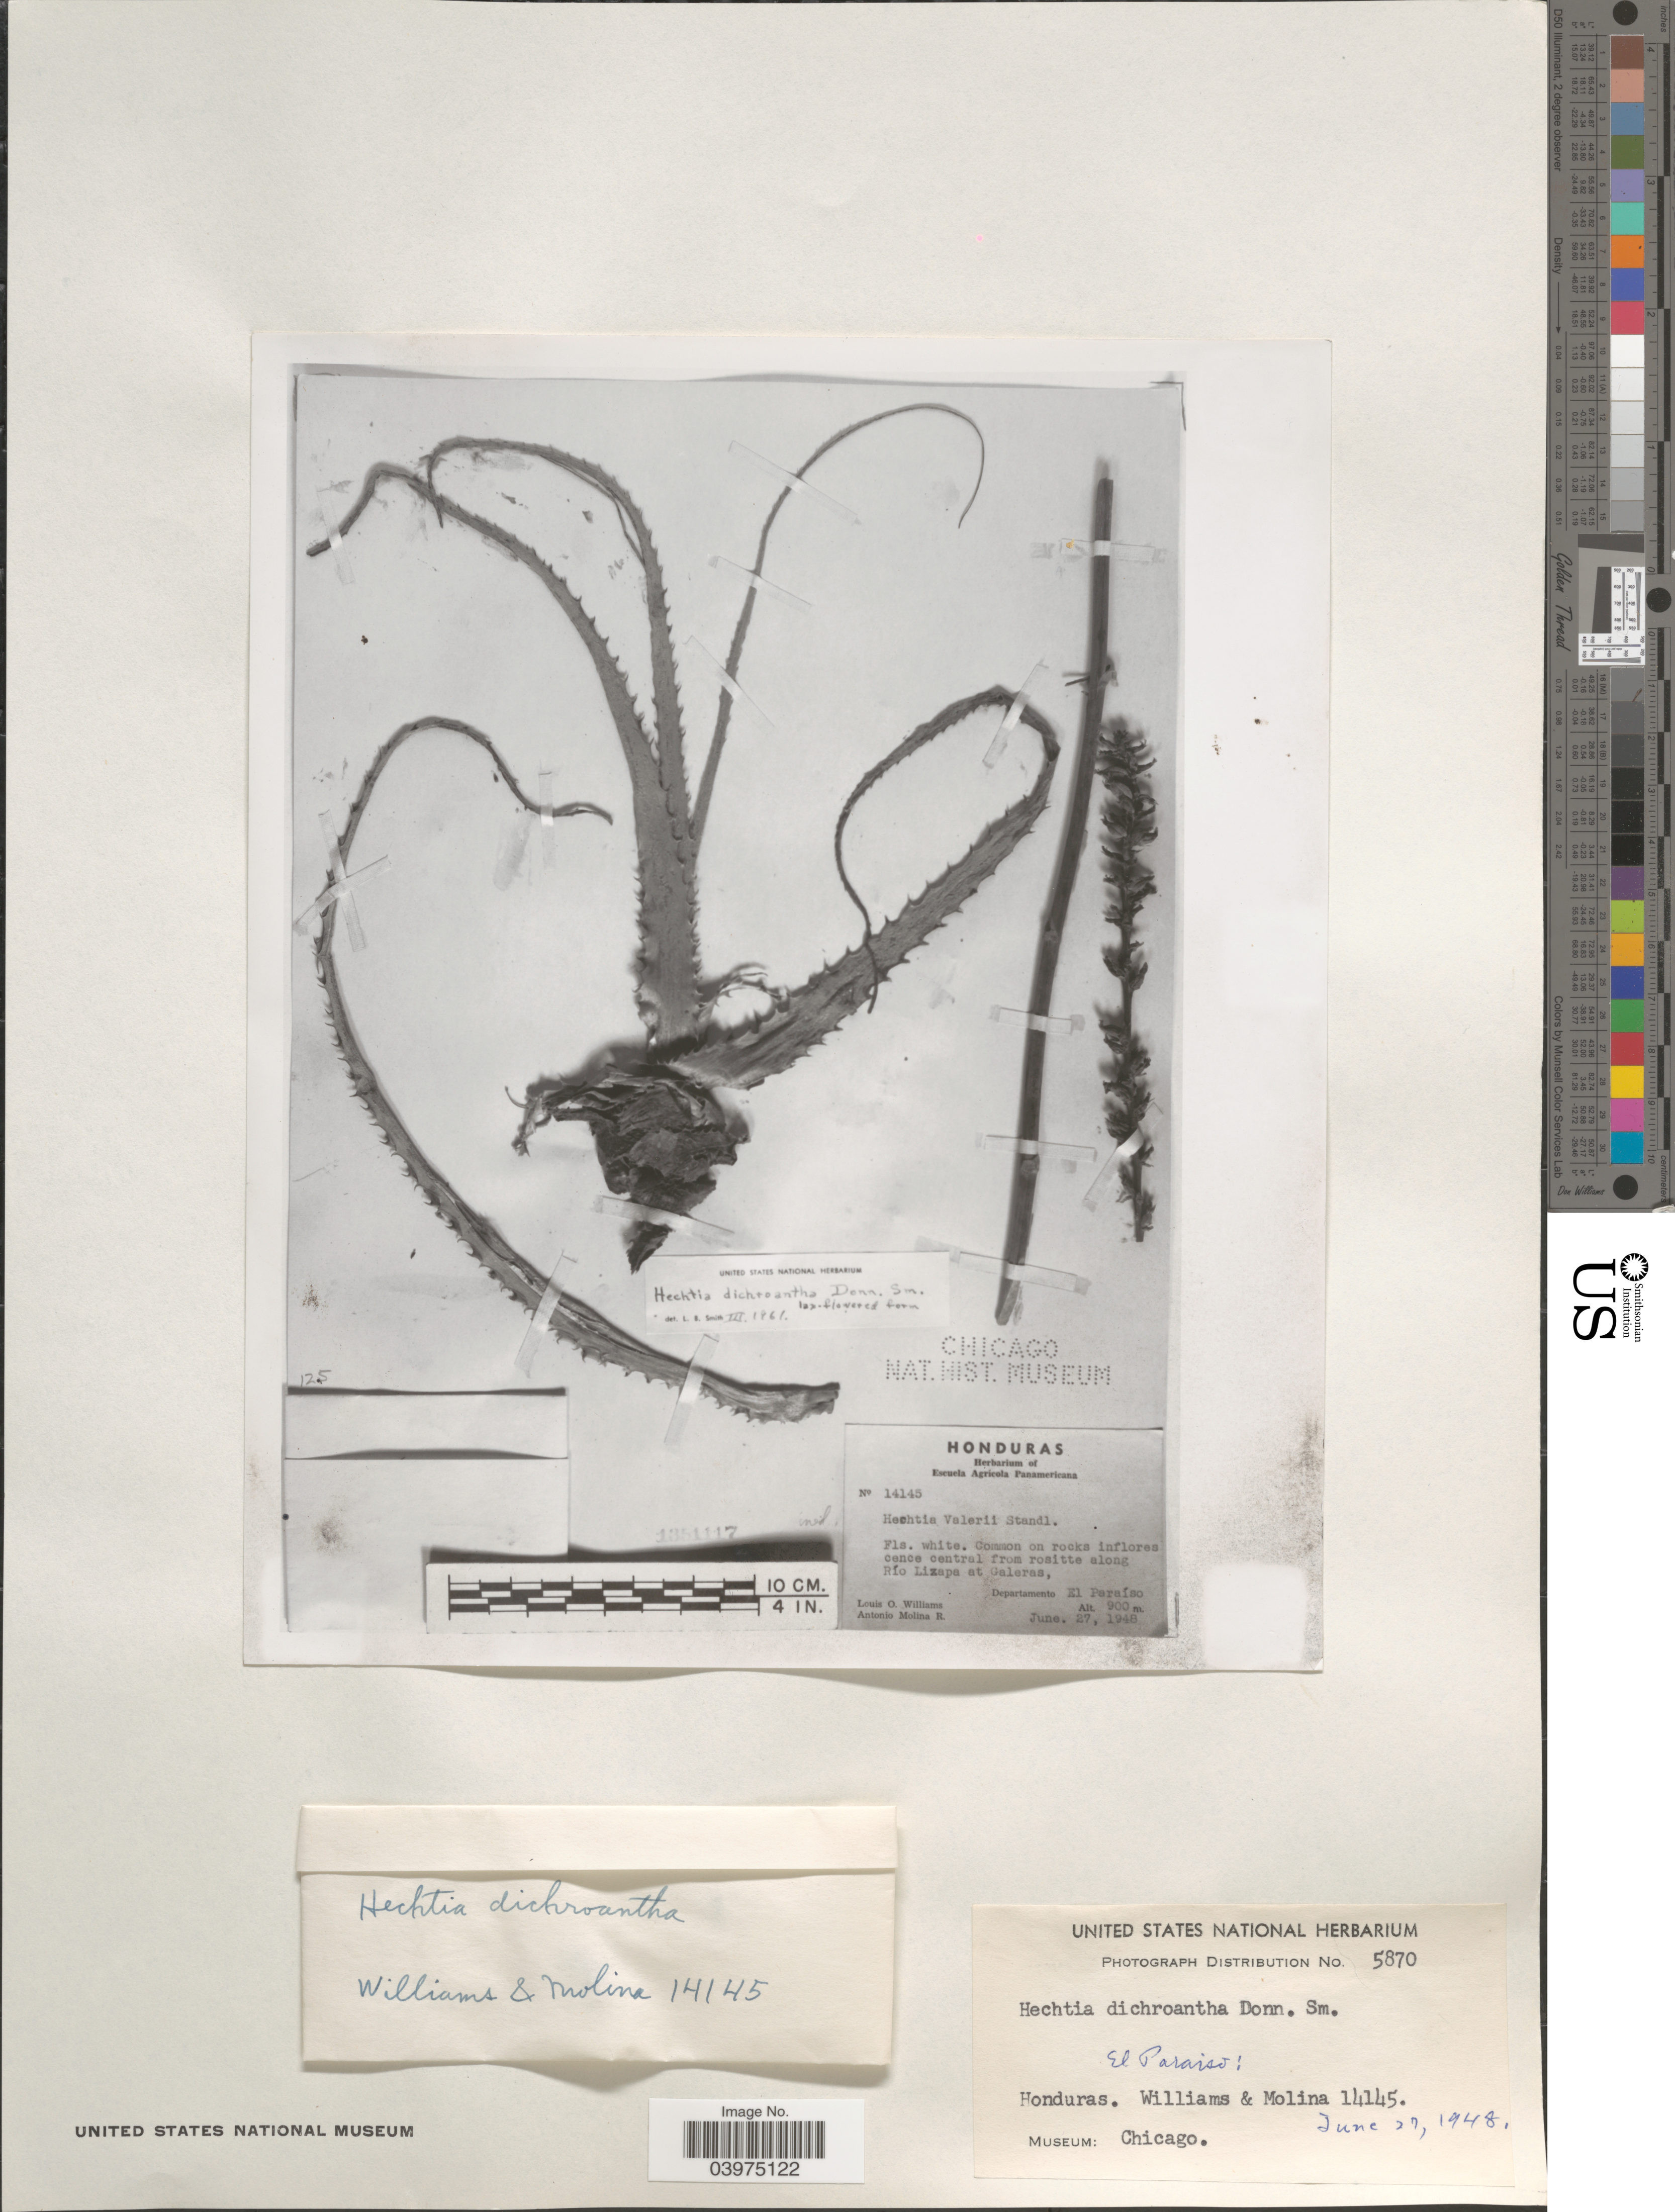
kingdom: Plantae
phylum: Tracheophyta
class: Liliopsida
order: Poales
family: Bromeliaceae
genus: Hechtia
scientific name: Hechtia dichroantha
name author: Donn. Sm.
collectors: L. O. Williams & A. Molina R.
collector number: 14145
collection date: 1948-06-27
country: Honduras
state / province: El Paraiso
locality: Along Río Lizapa at Galeras, Departamento El Paraíso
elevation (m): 900